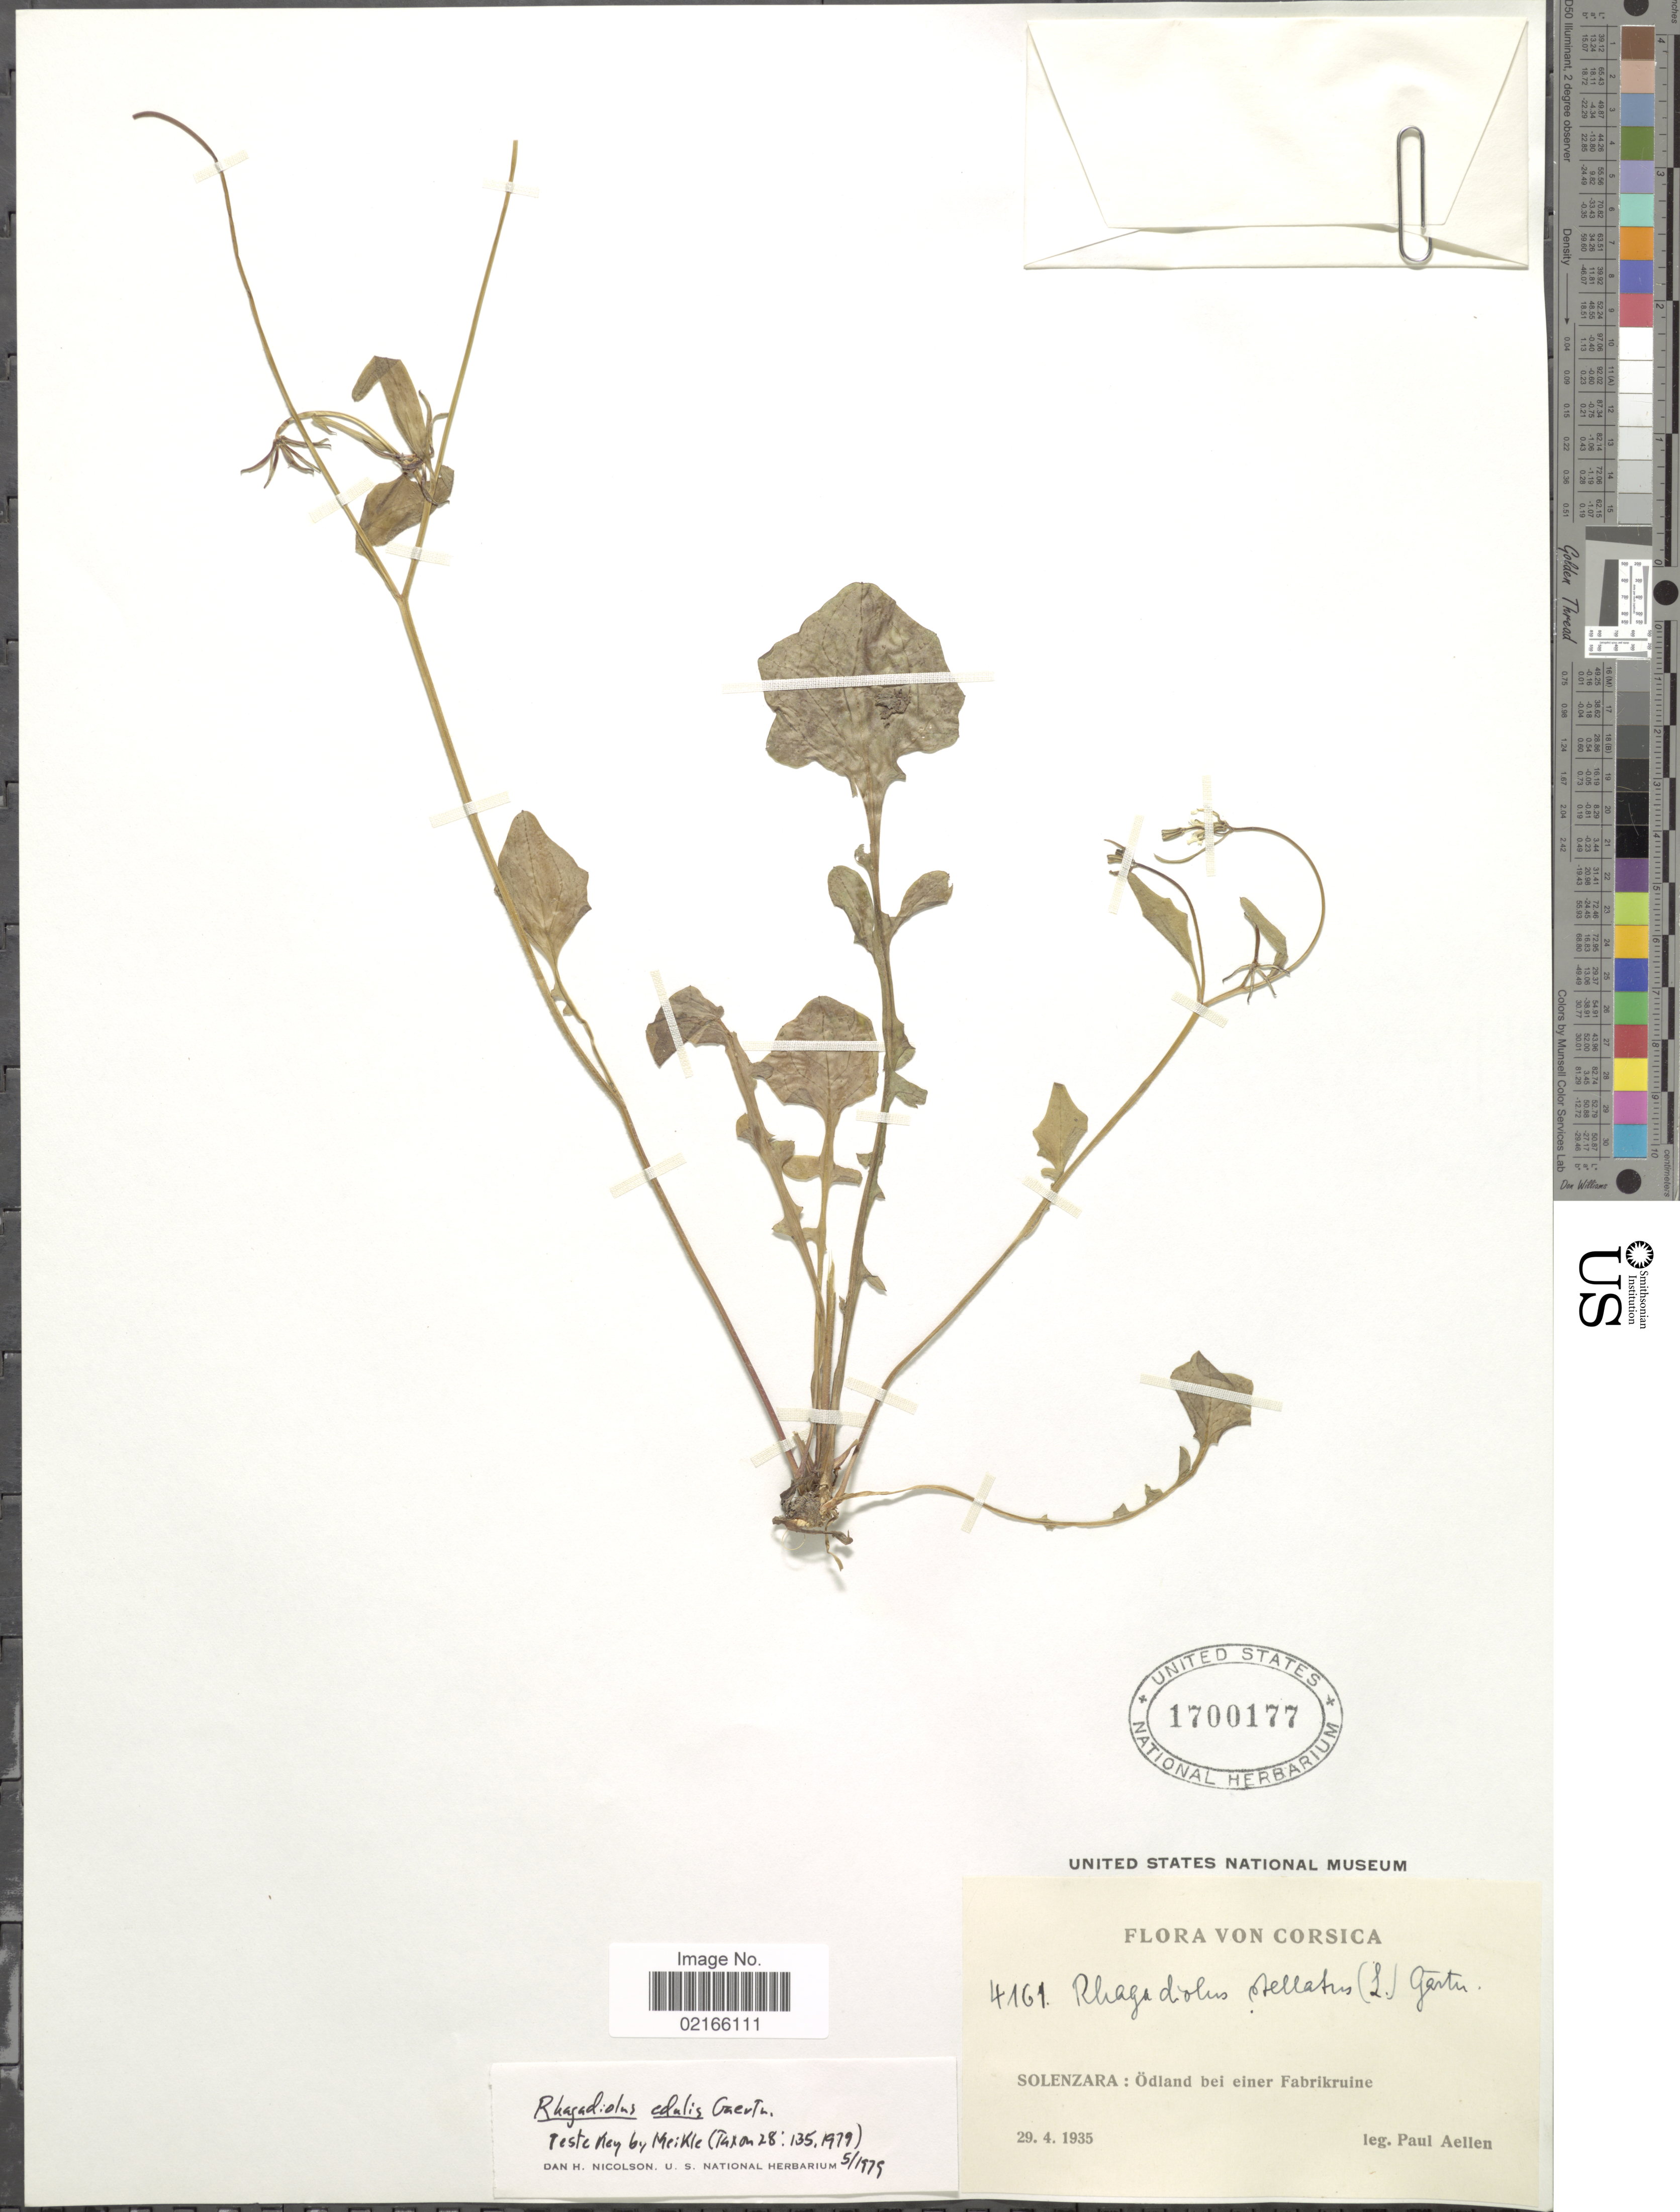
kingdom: Plantae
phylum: Tracheophyta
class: Magnoliopsida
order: Asterales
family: Asteraceae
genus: Rhagadiolus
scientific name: Rhagadiolus edulis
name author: Gaertn.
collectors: P. Aellen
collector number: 4161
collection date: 1935-04-29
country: France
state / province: Corsica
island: Corse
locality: Solenzara: Ödland bei einder Fabrikruine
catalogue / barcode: US 1700177